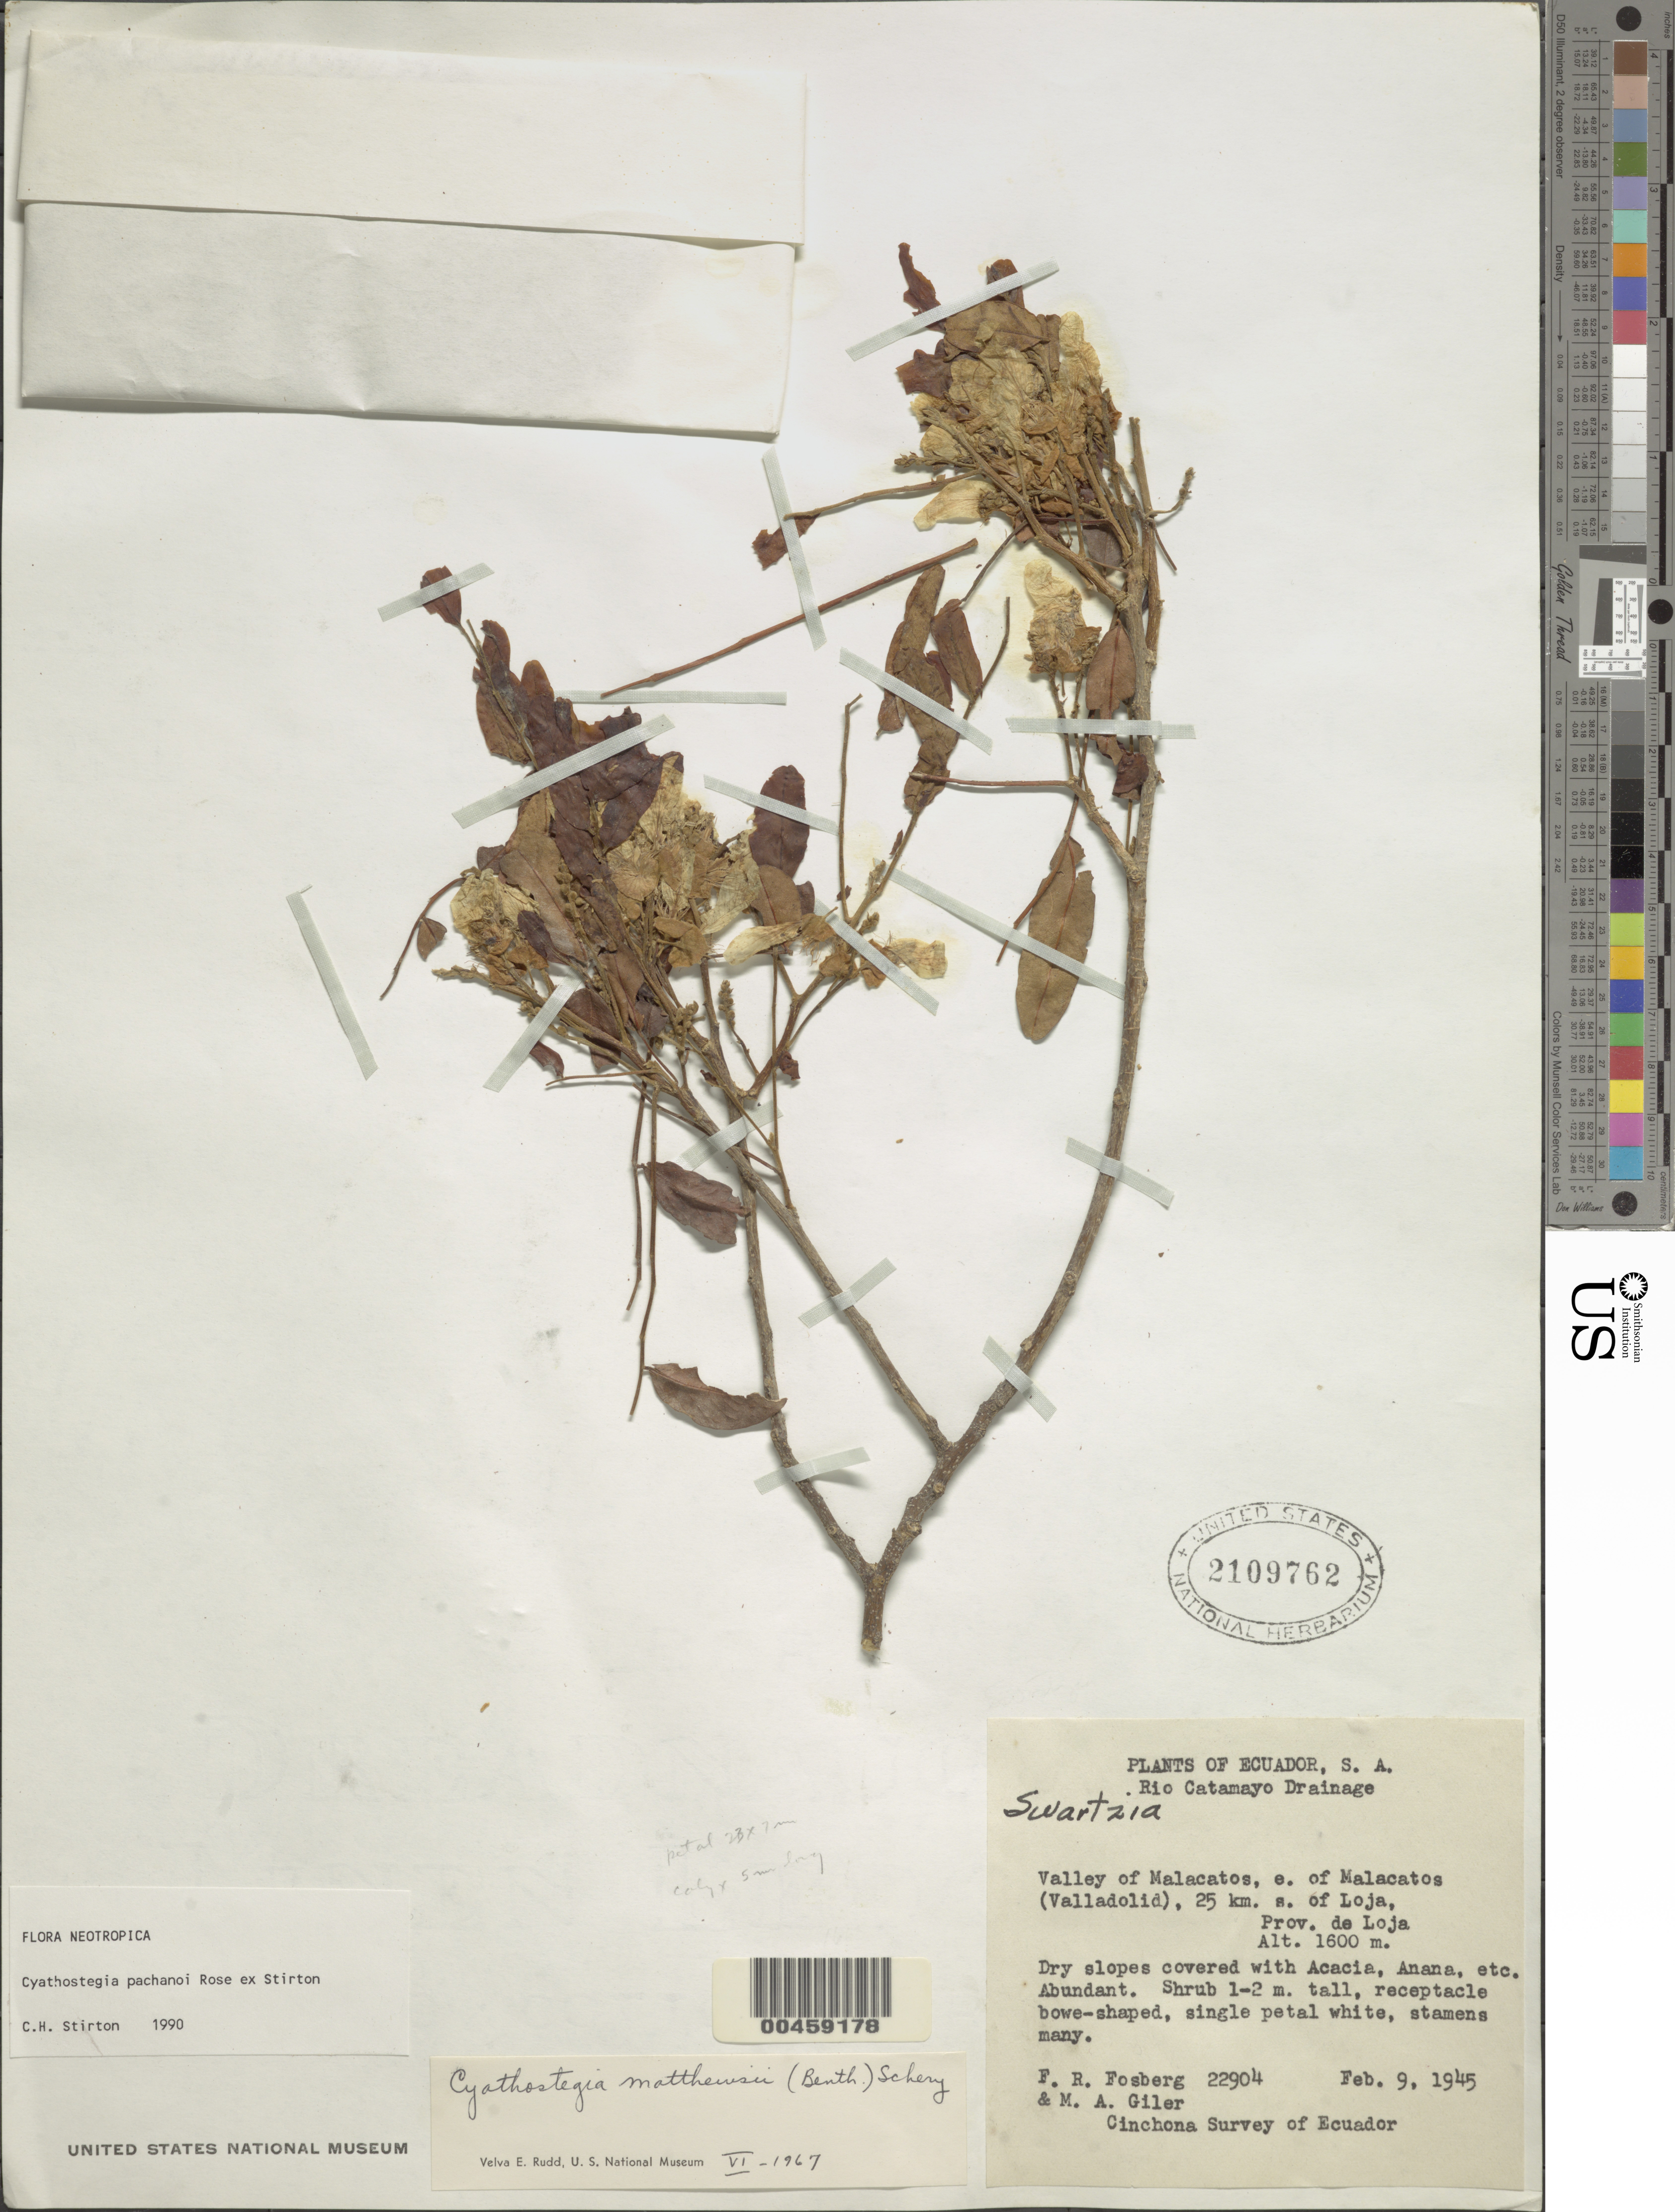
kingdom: Plantae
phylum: Tracheophyta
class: Magnoliopsida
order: Fabales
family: Fabaceae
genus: Cyathostegia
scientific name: Cyathostegia pachanoi Rose ex C.H. Stirt., ined.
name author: Rose ex C.H. Stirt.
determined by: Stirton, Charles H.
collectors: F. R. Fosberg & M. Giler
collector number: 22904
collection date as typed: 09 Feb 1945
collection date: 1945-02-09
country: Ecuador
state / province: Loja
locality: E of Malacatos (Valladolid), 25 km S of Loja; Valley of Malacatos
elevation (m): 1600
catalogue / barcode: US 2109762